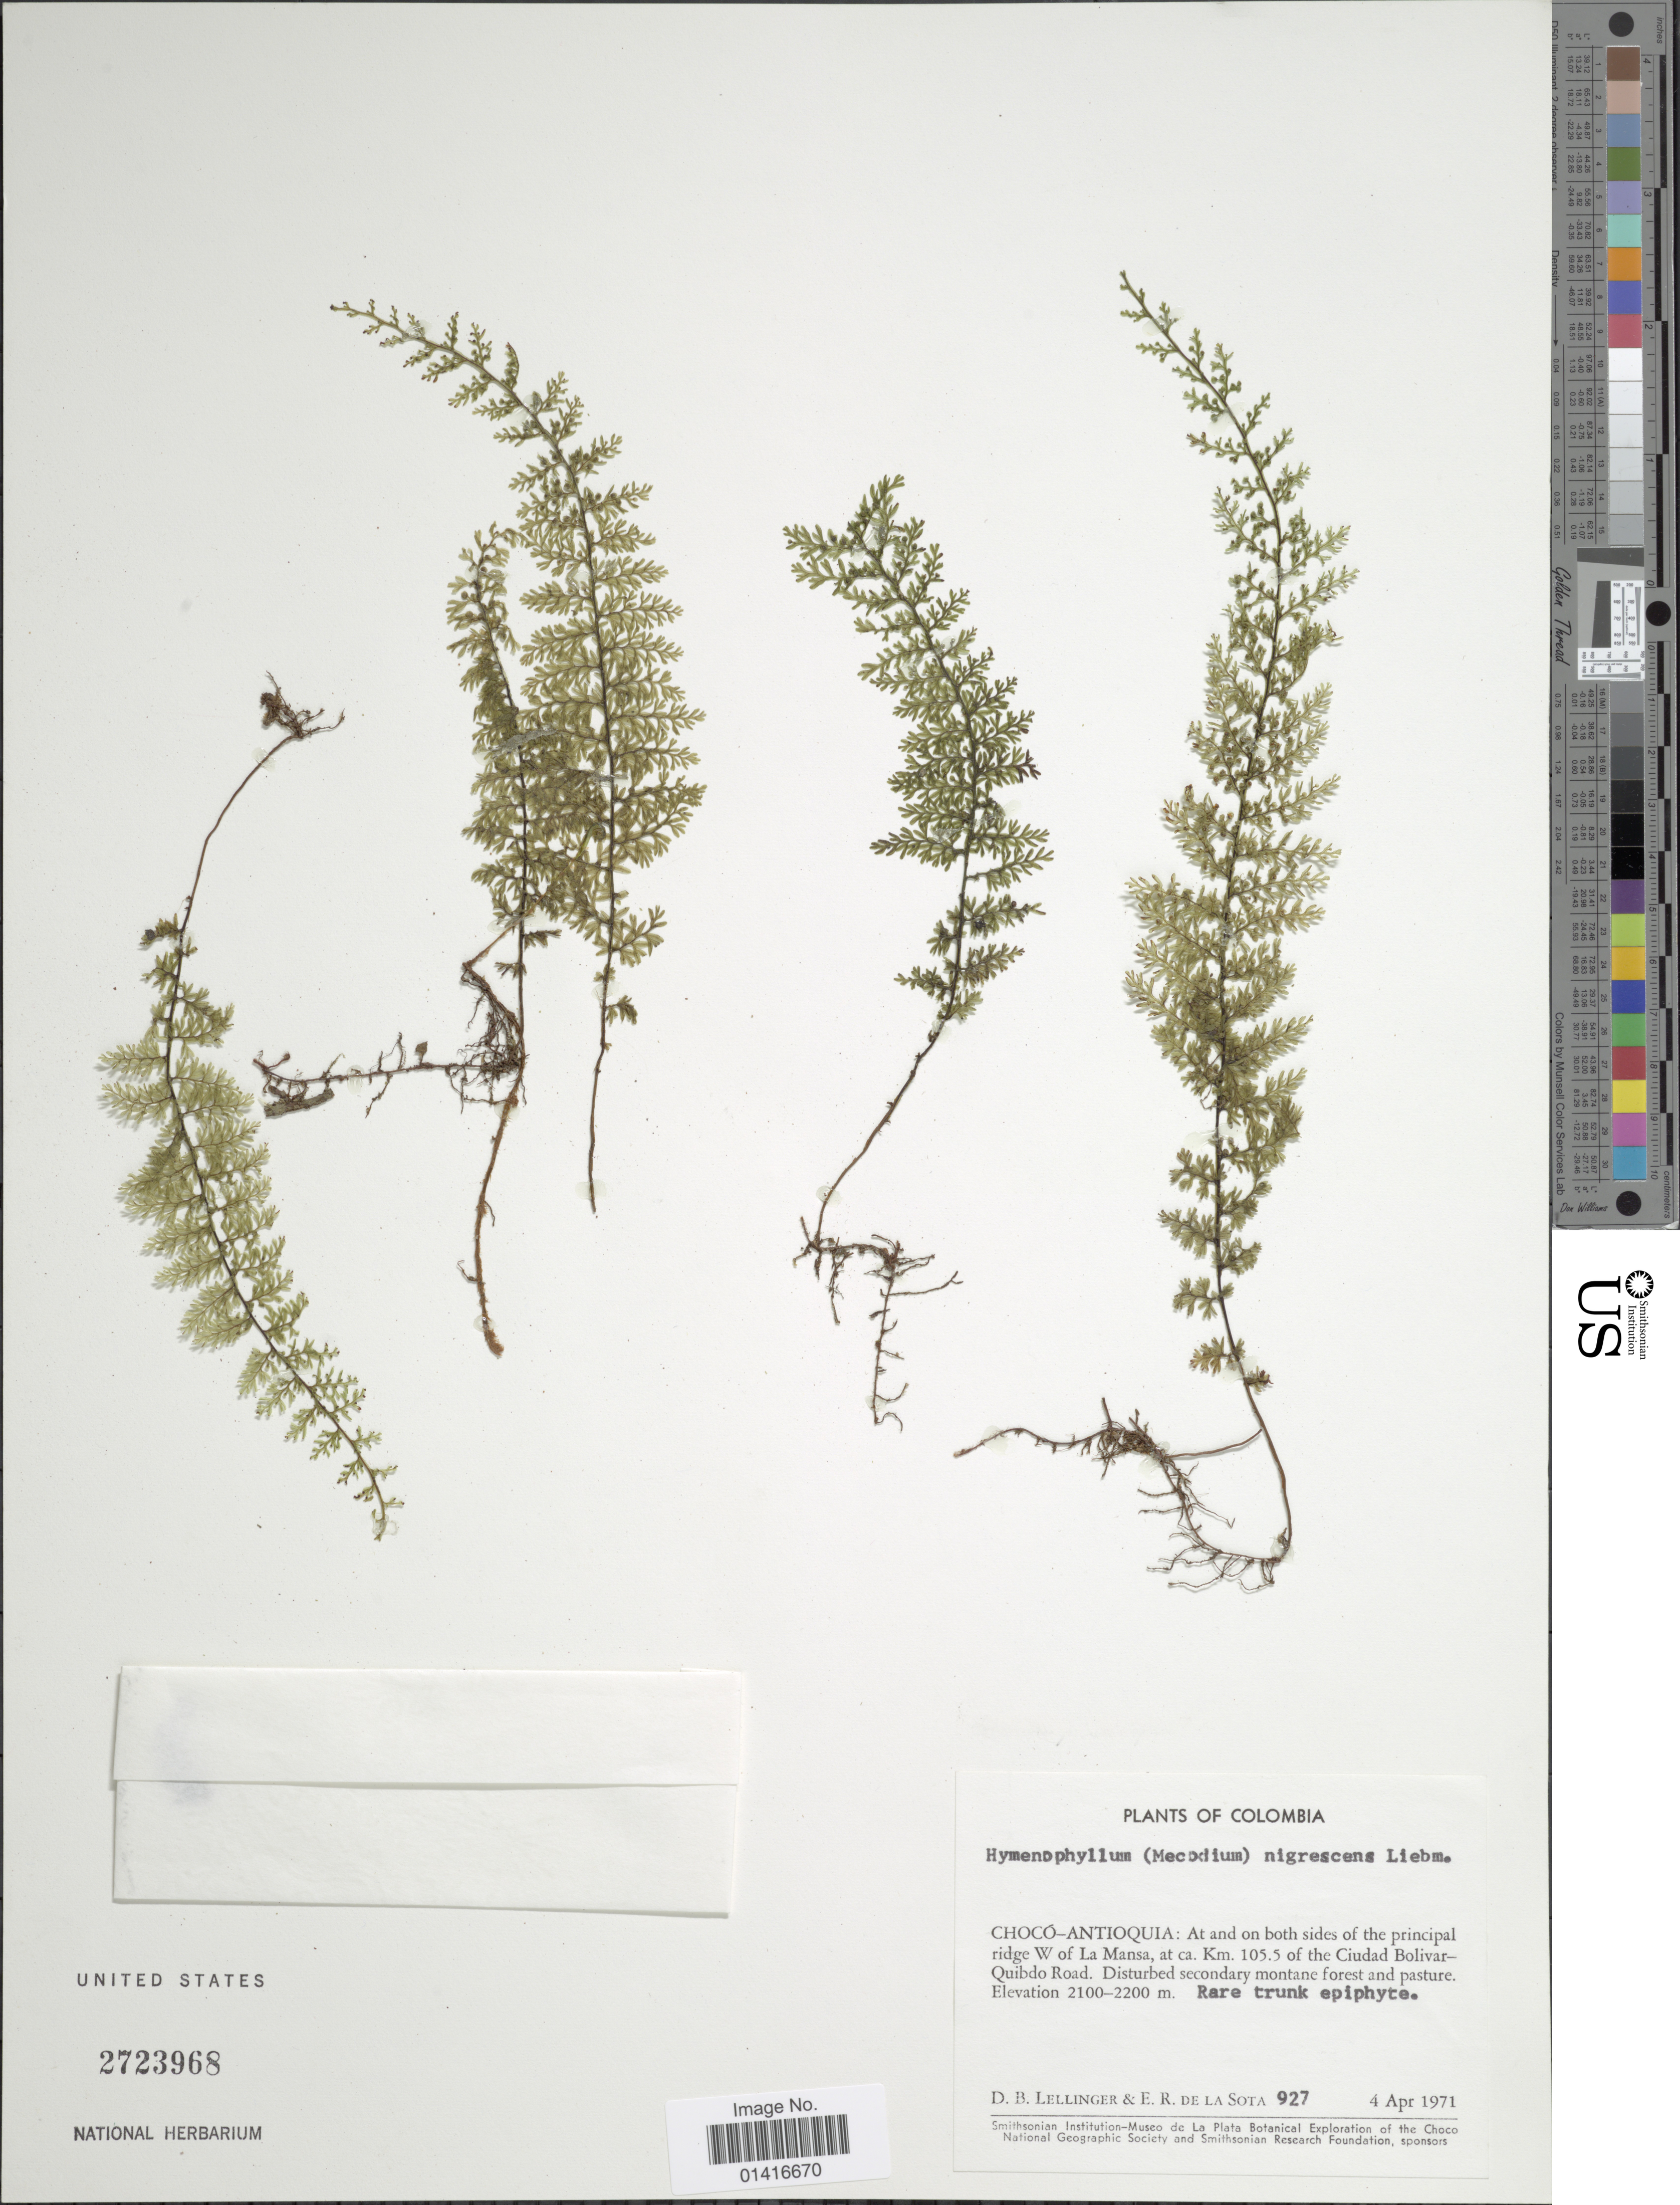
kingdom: Plantae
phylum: Tracheophyta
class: Polypodiopsida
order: Hymenophyllales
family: Hymenophyllaceae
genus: Hymenophyllum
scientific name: Hymenophyllum myriocarpum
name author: Hook.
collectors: D. B. Lellinger & E. R. de la Sota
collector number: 927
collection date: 1971-04-04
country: Colombia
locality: Chocó-Antioquia: At and on both sides of the principal ridge W of La Mansa, at ca. Km. 105.5 of the Ciudad Bolivar-Quibdo Road. Disturbed secondary montane forest and pasture.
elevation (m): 2100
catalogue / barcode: US 2723968